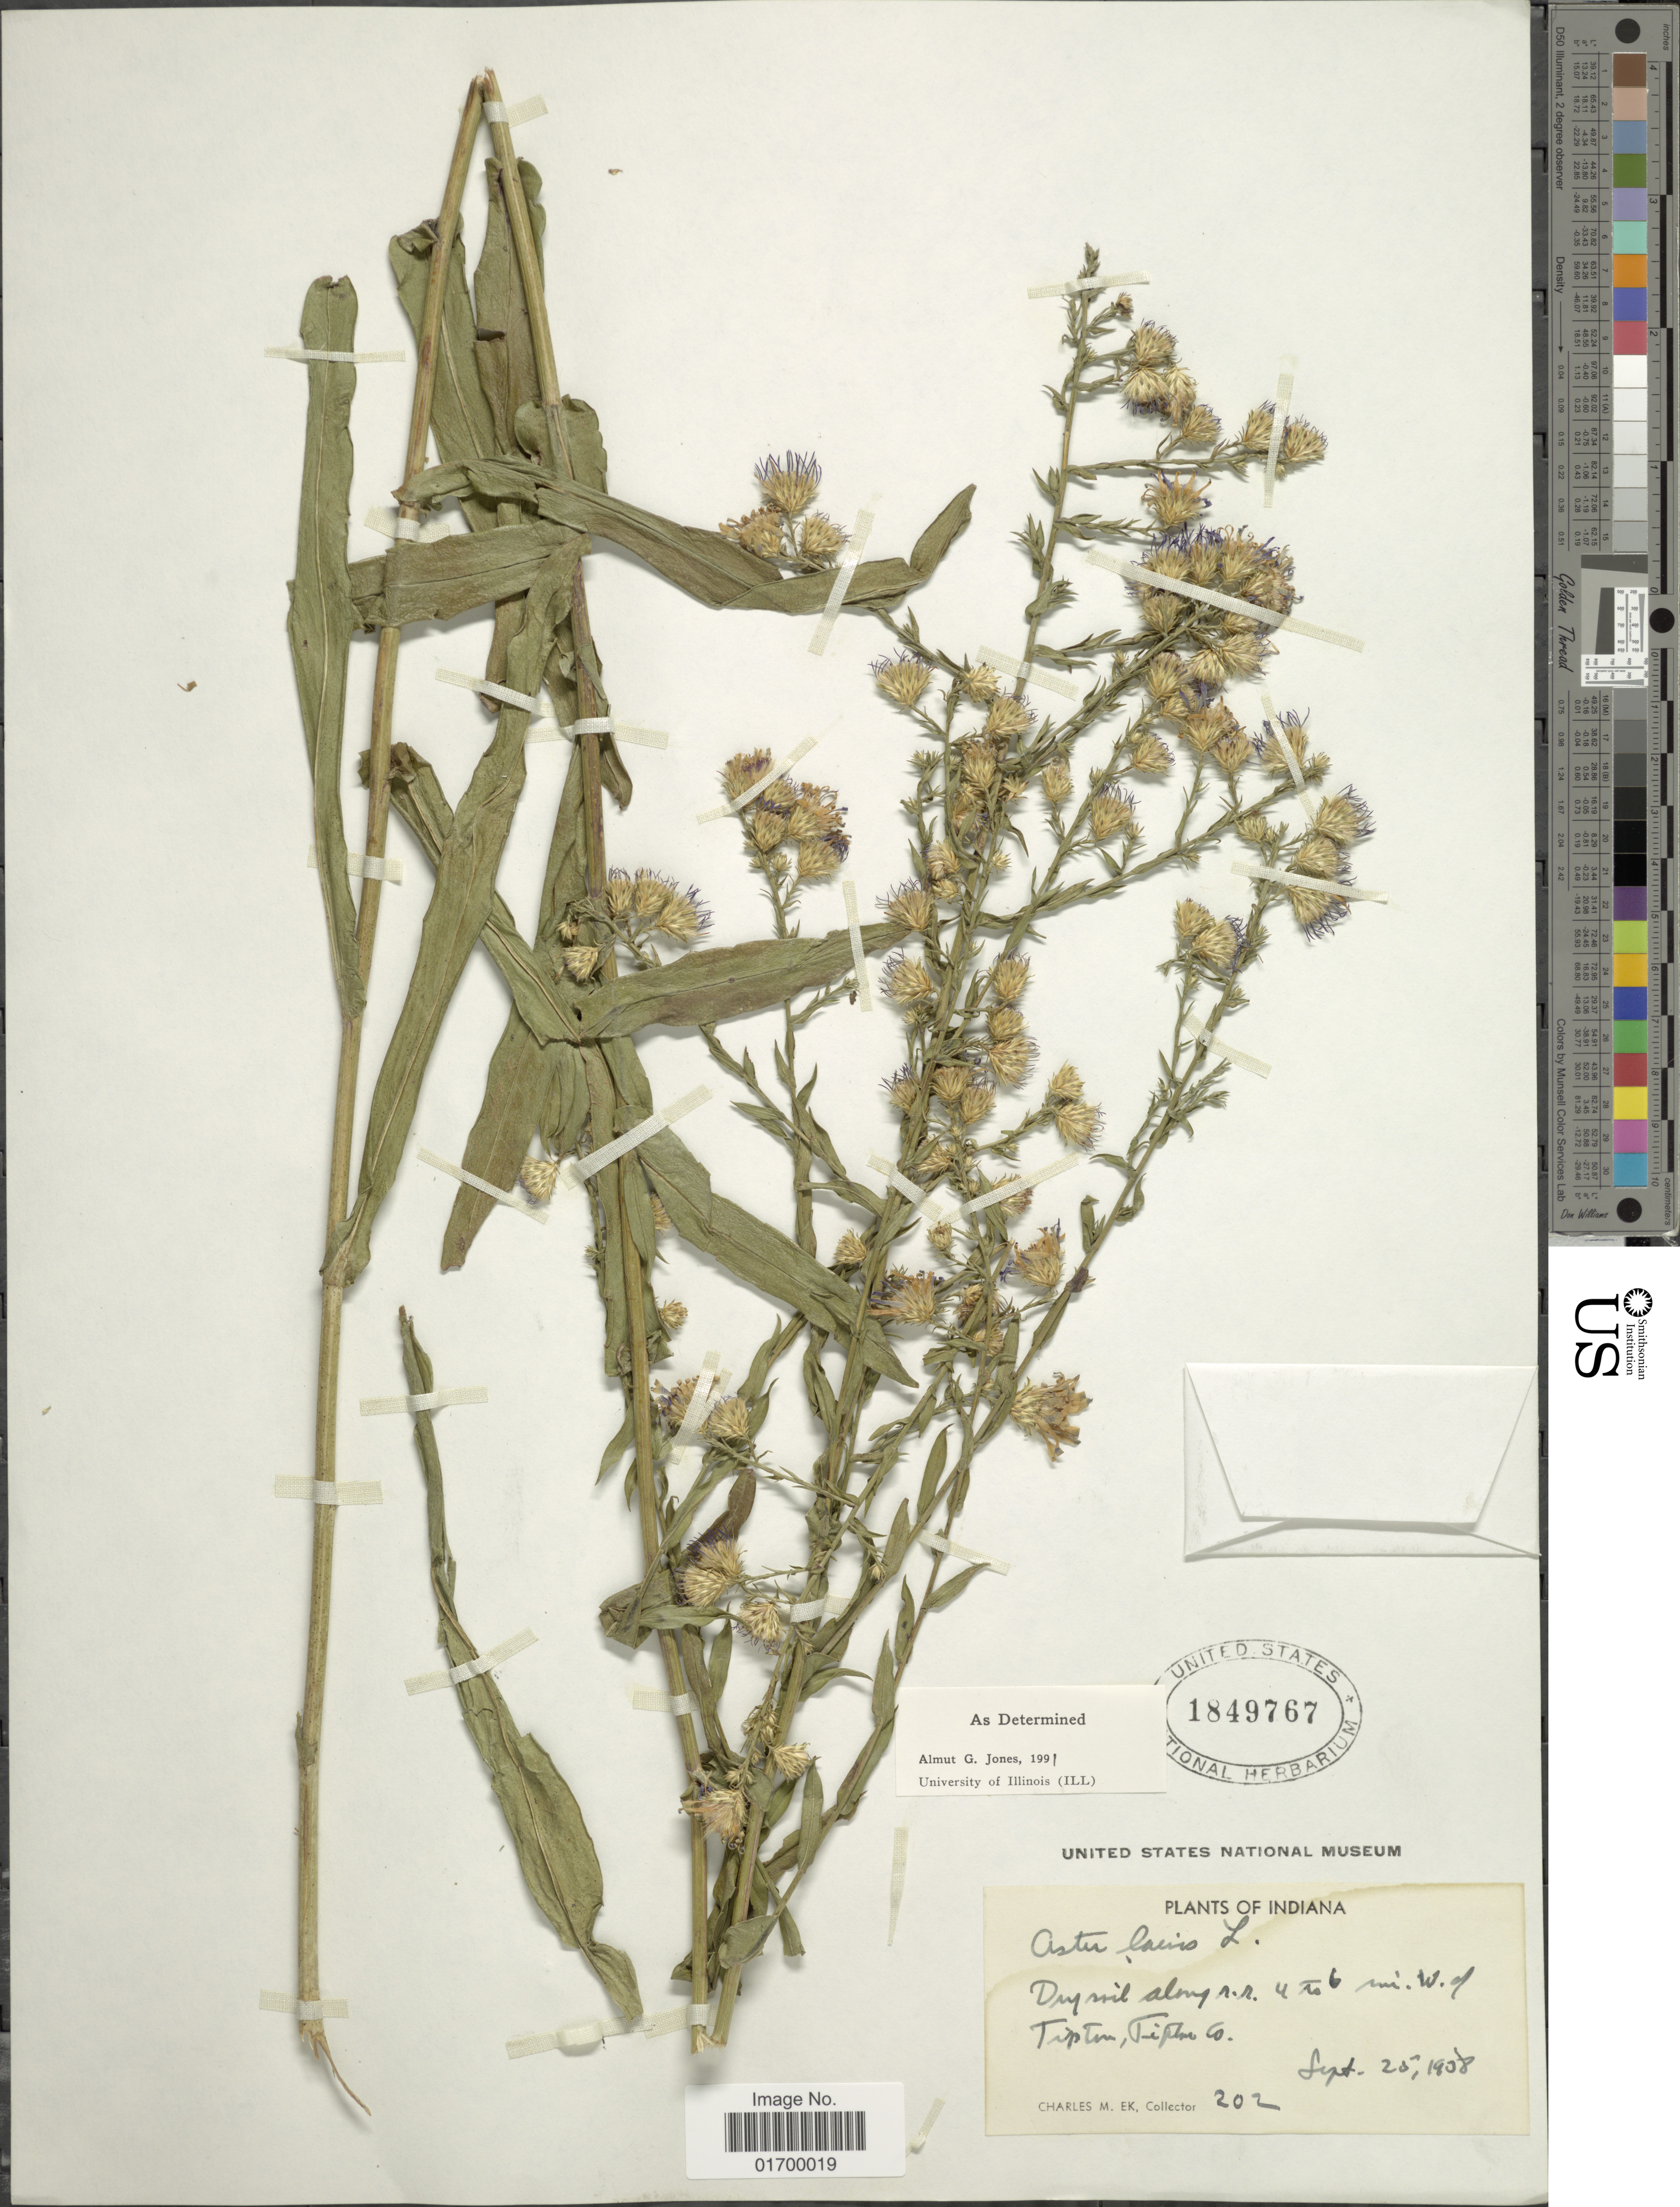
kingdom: Plantae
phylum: Tracheophyta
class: Magnoliopsida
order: Asterales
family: Asteraceae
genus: Symphyotrichum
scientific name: Symphyotrichum laeve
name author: (L.) Á. Löve & D. Löve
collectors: C. Ek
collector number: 202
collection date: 1958-09-25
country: United States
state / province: Indiana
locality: Dry soil along r.r. 4 to 6 mi W. of Tipton, Tipton Co.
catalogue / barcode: US 1849767